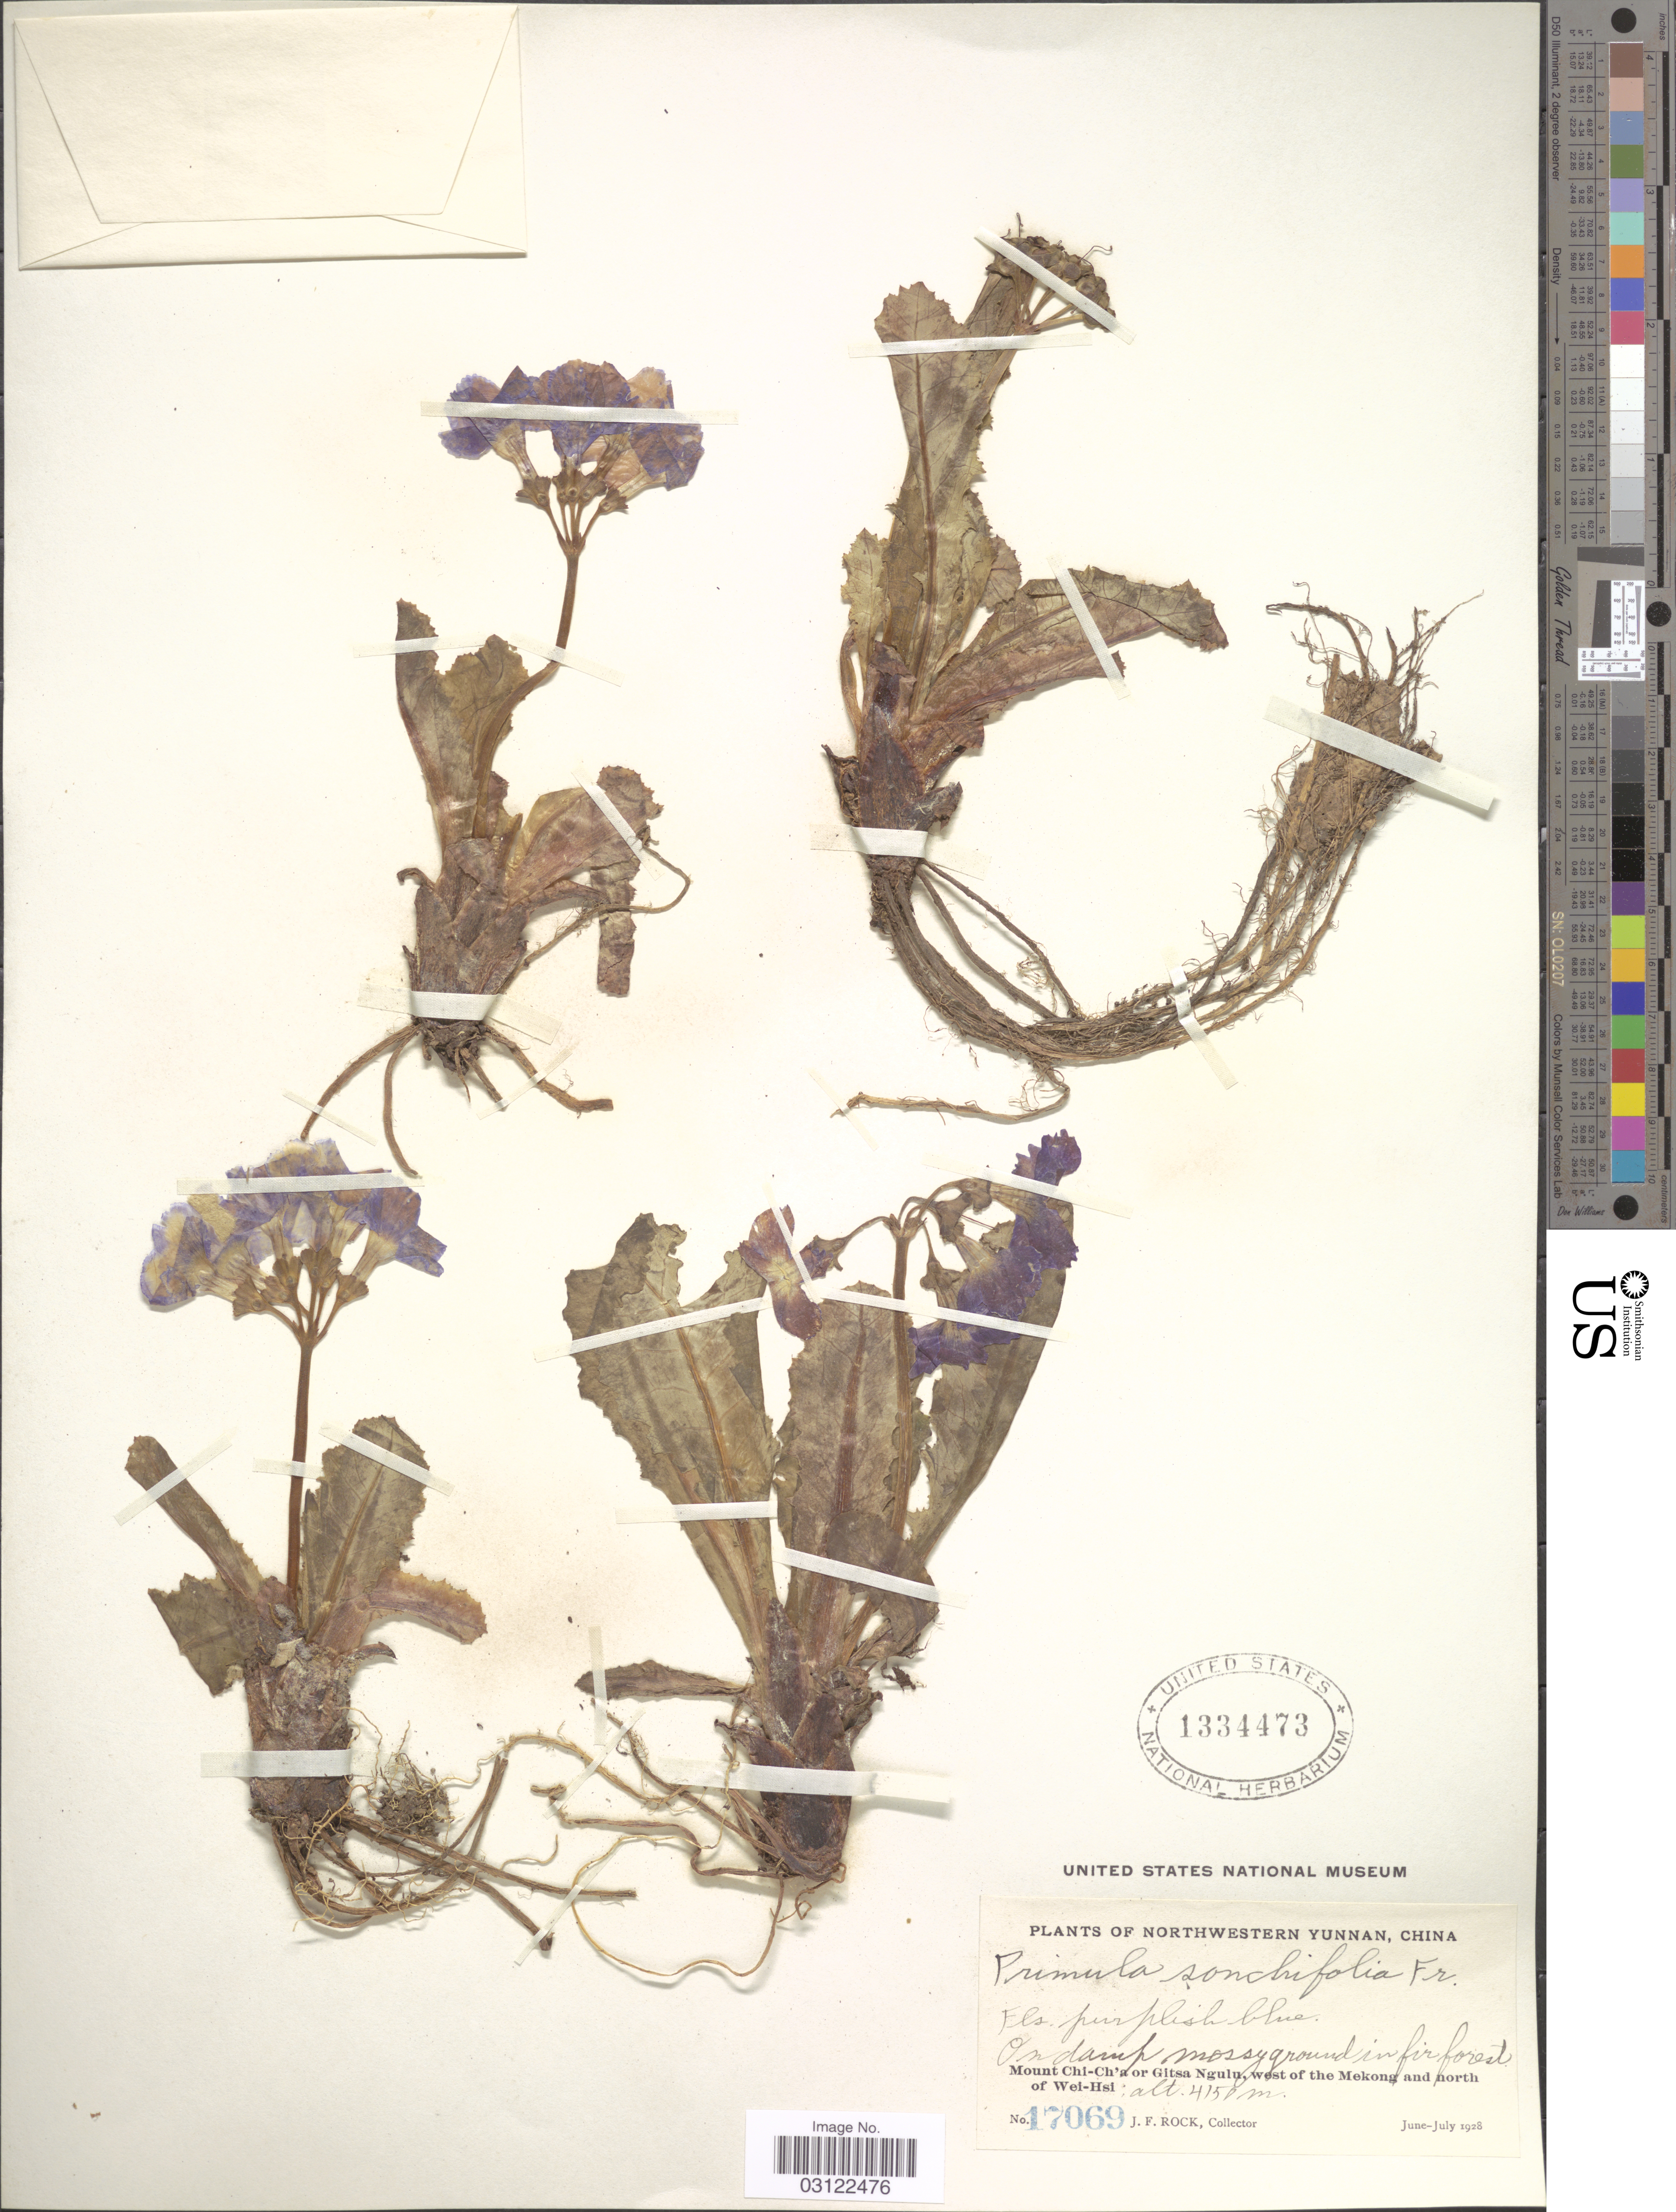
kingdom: Plantae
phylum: Tracheophyta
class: Magnoliopsida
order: Ericales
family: Primulaceae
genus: Primula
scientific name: Primula sonchifolia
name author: Franch.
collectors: J. Rock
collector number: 17069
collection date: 1928-06/1928-07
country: China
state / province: Yunnan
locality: Northwestern Yunnan. Mount Chi-Cha'a or Gitsa Ngulu, west of the Mekong and north of Wei-Hsi.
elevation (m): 4150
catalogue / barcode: US 1334473